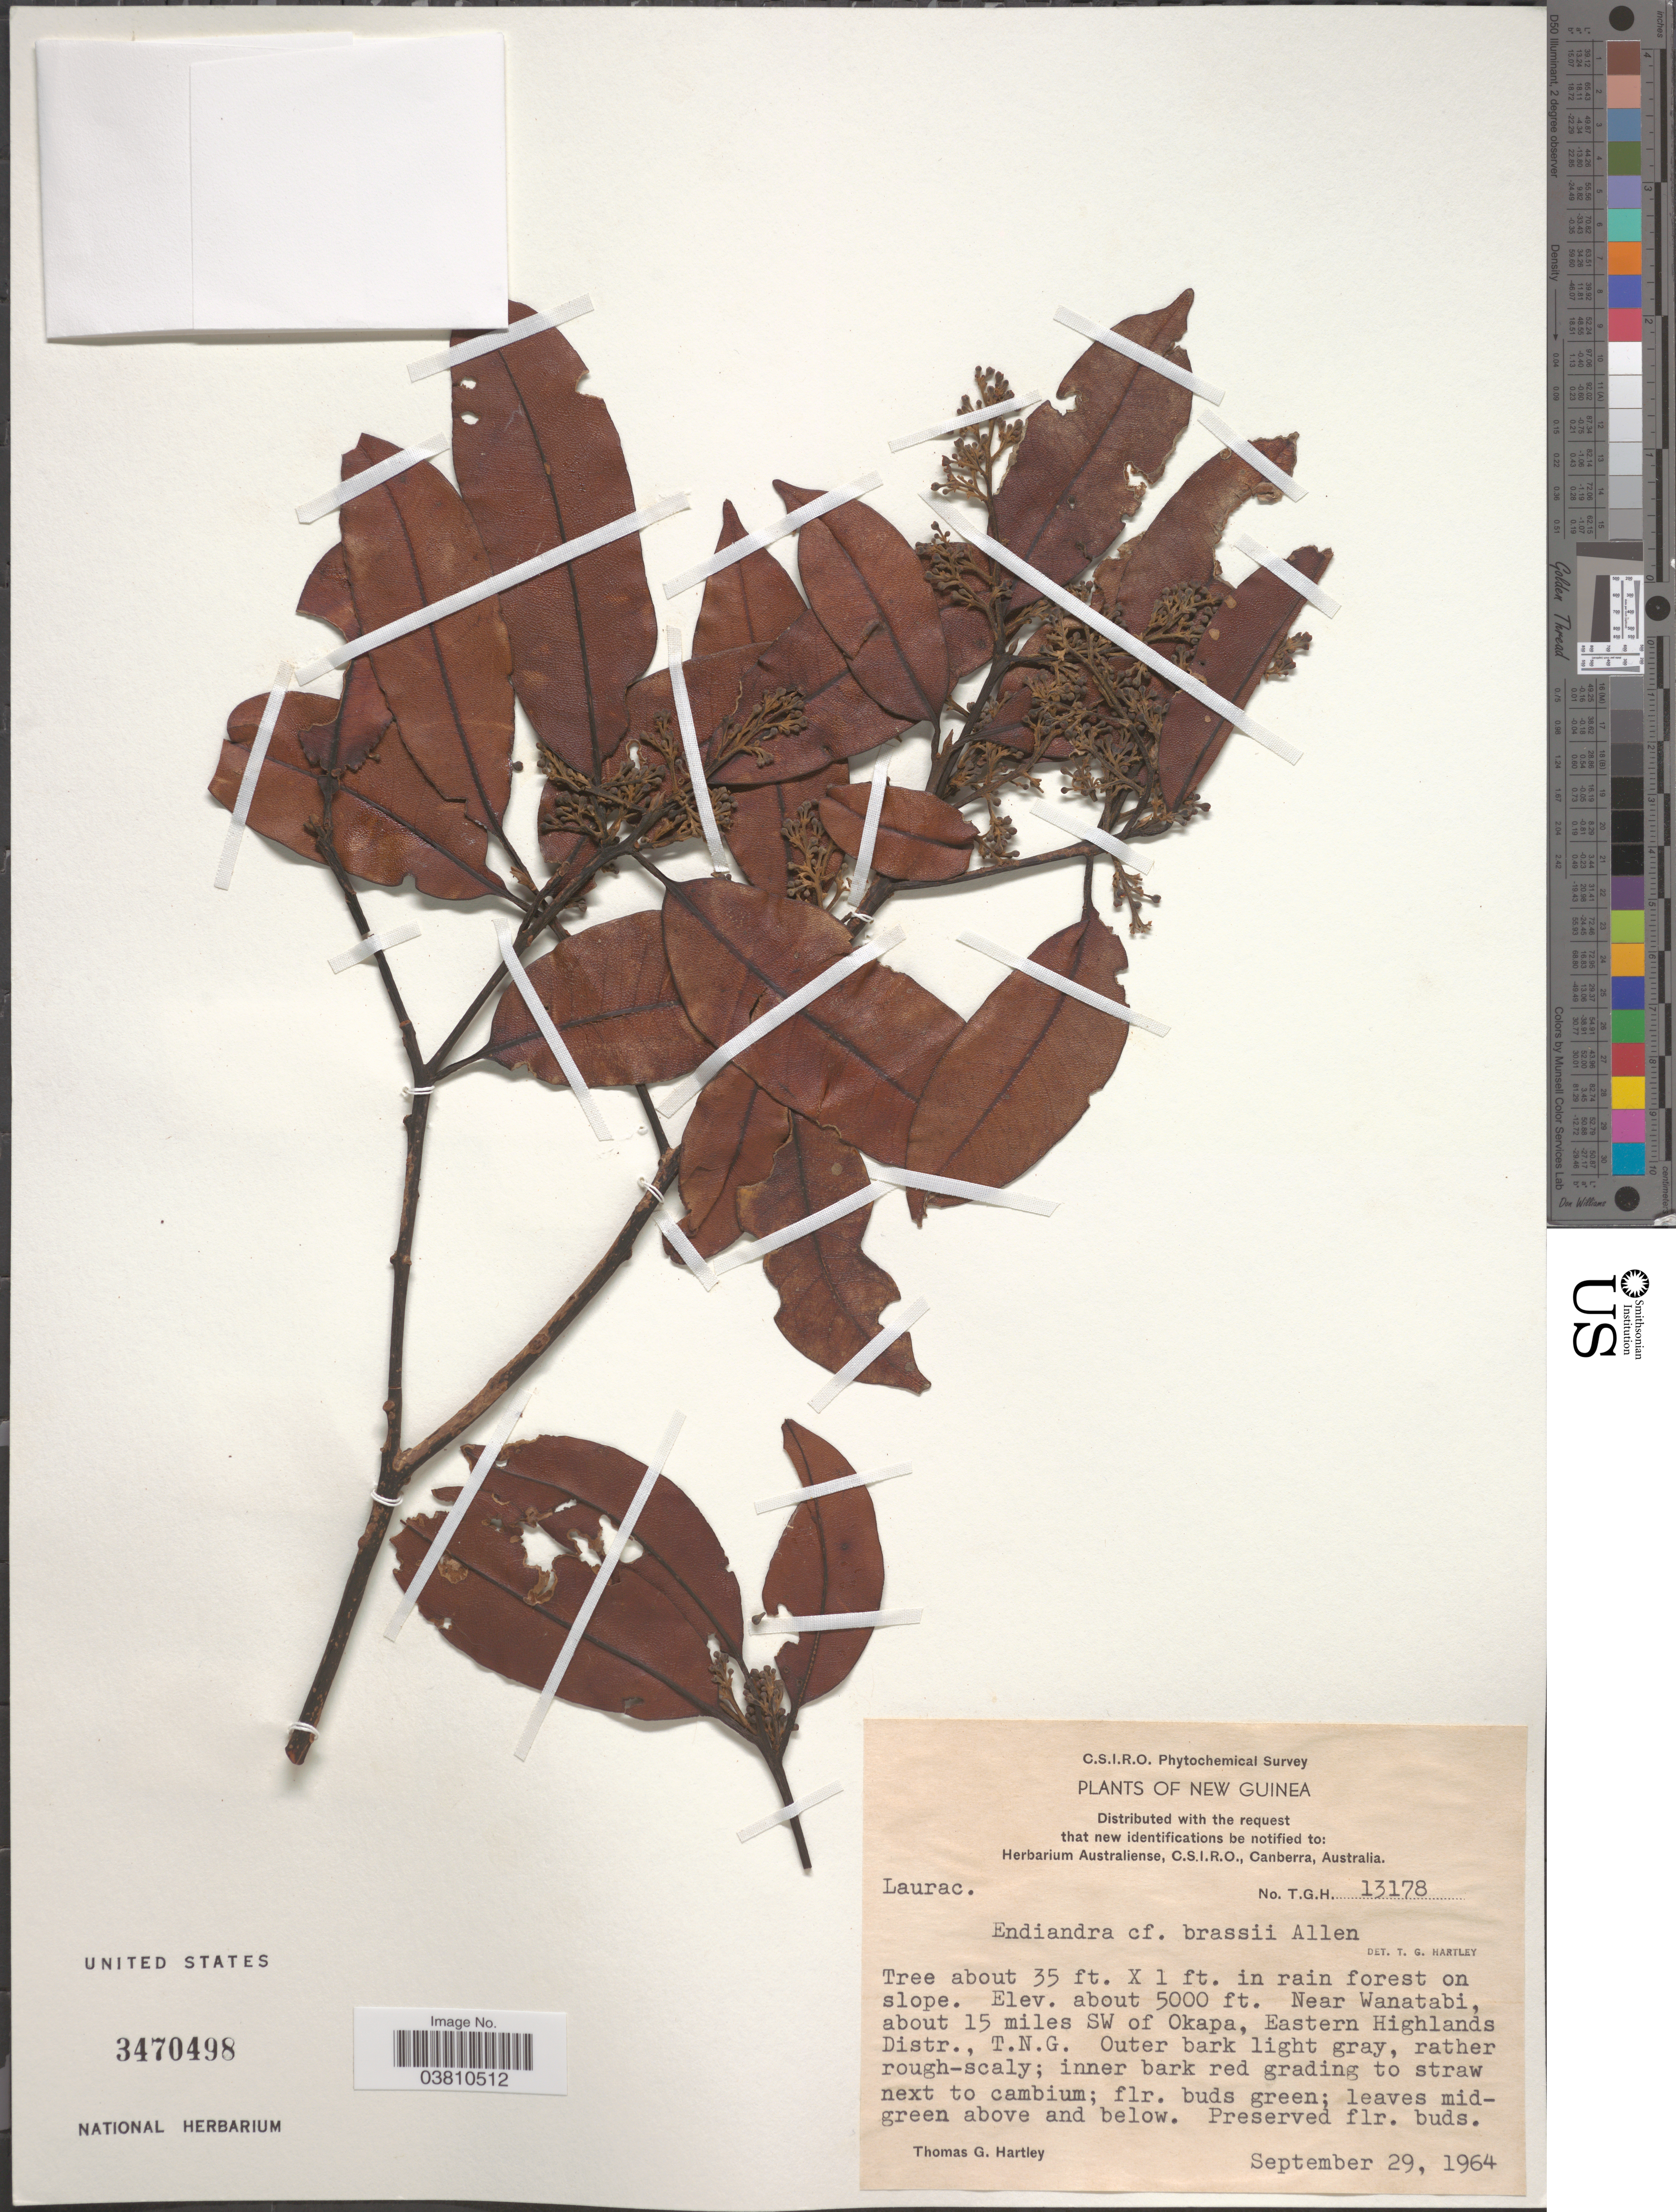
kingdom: Plantae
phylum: Tracheophyta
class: Magnoliopsida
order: Laurales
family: Lauraceae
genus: Endiandra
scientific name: Endiandra brassii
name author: C.K. Allen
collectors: T. G. Hartley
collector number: TGH13178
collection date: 1964-09-29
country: Papua New Guinea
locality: New Guinea. Near Wanatabi, about 15 miles SW of Okapa, Eastern Highlands Distr., T.N.G.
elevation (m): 1524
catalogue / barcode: US 3470498